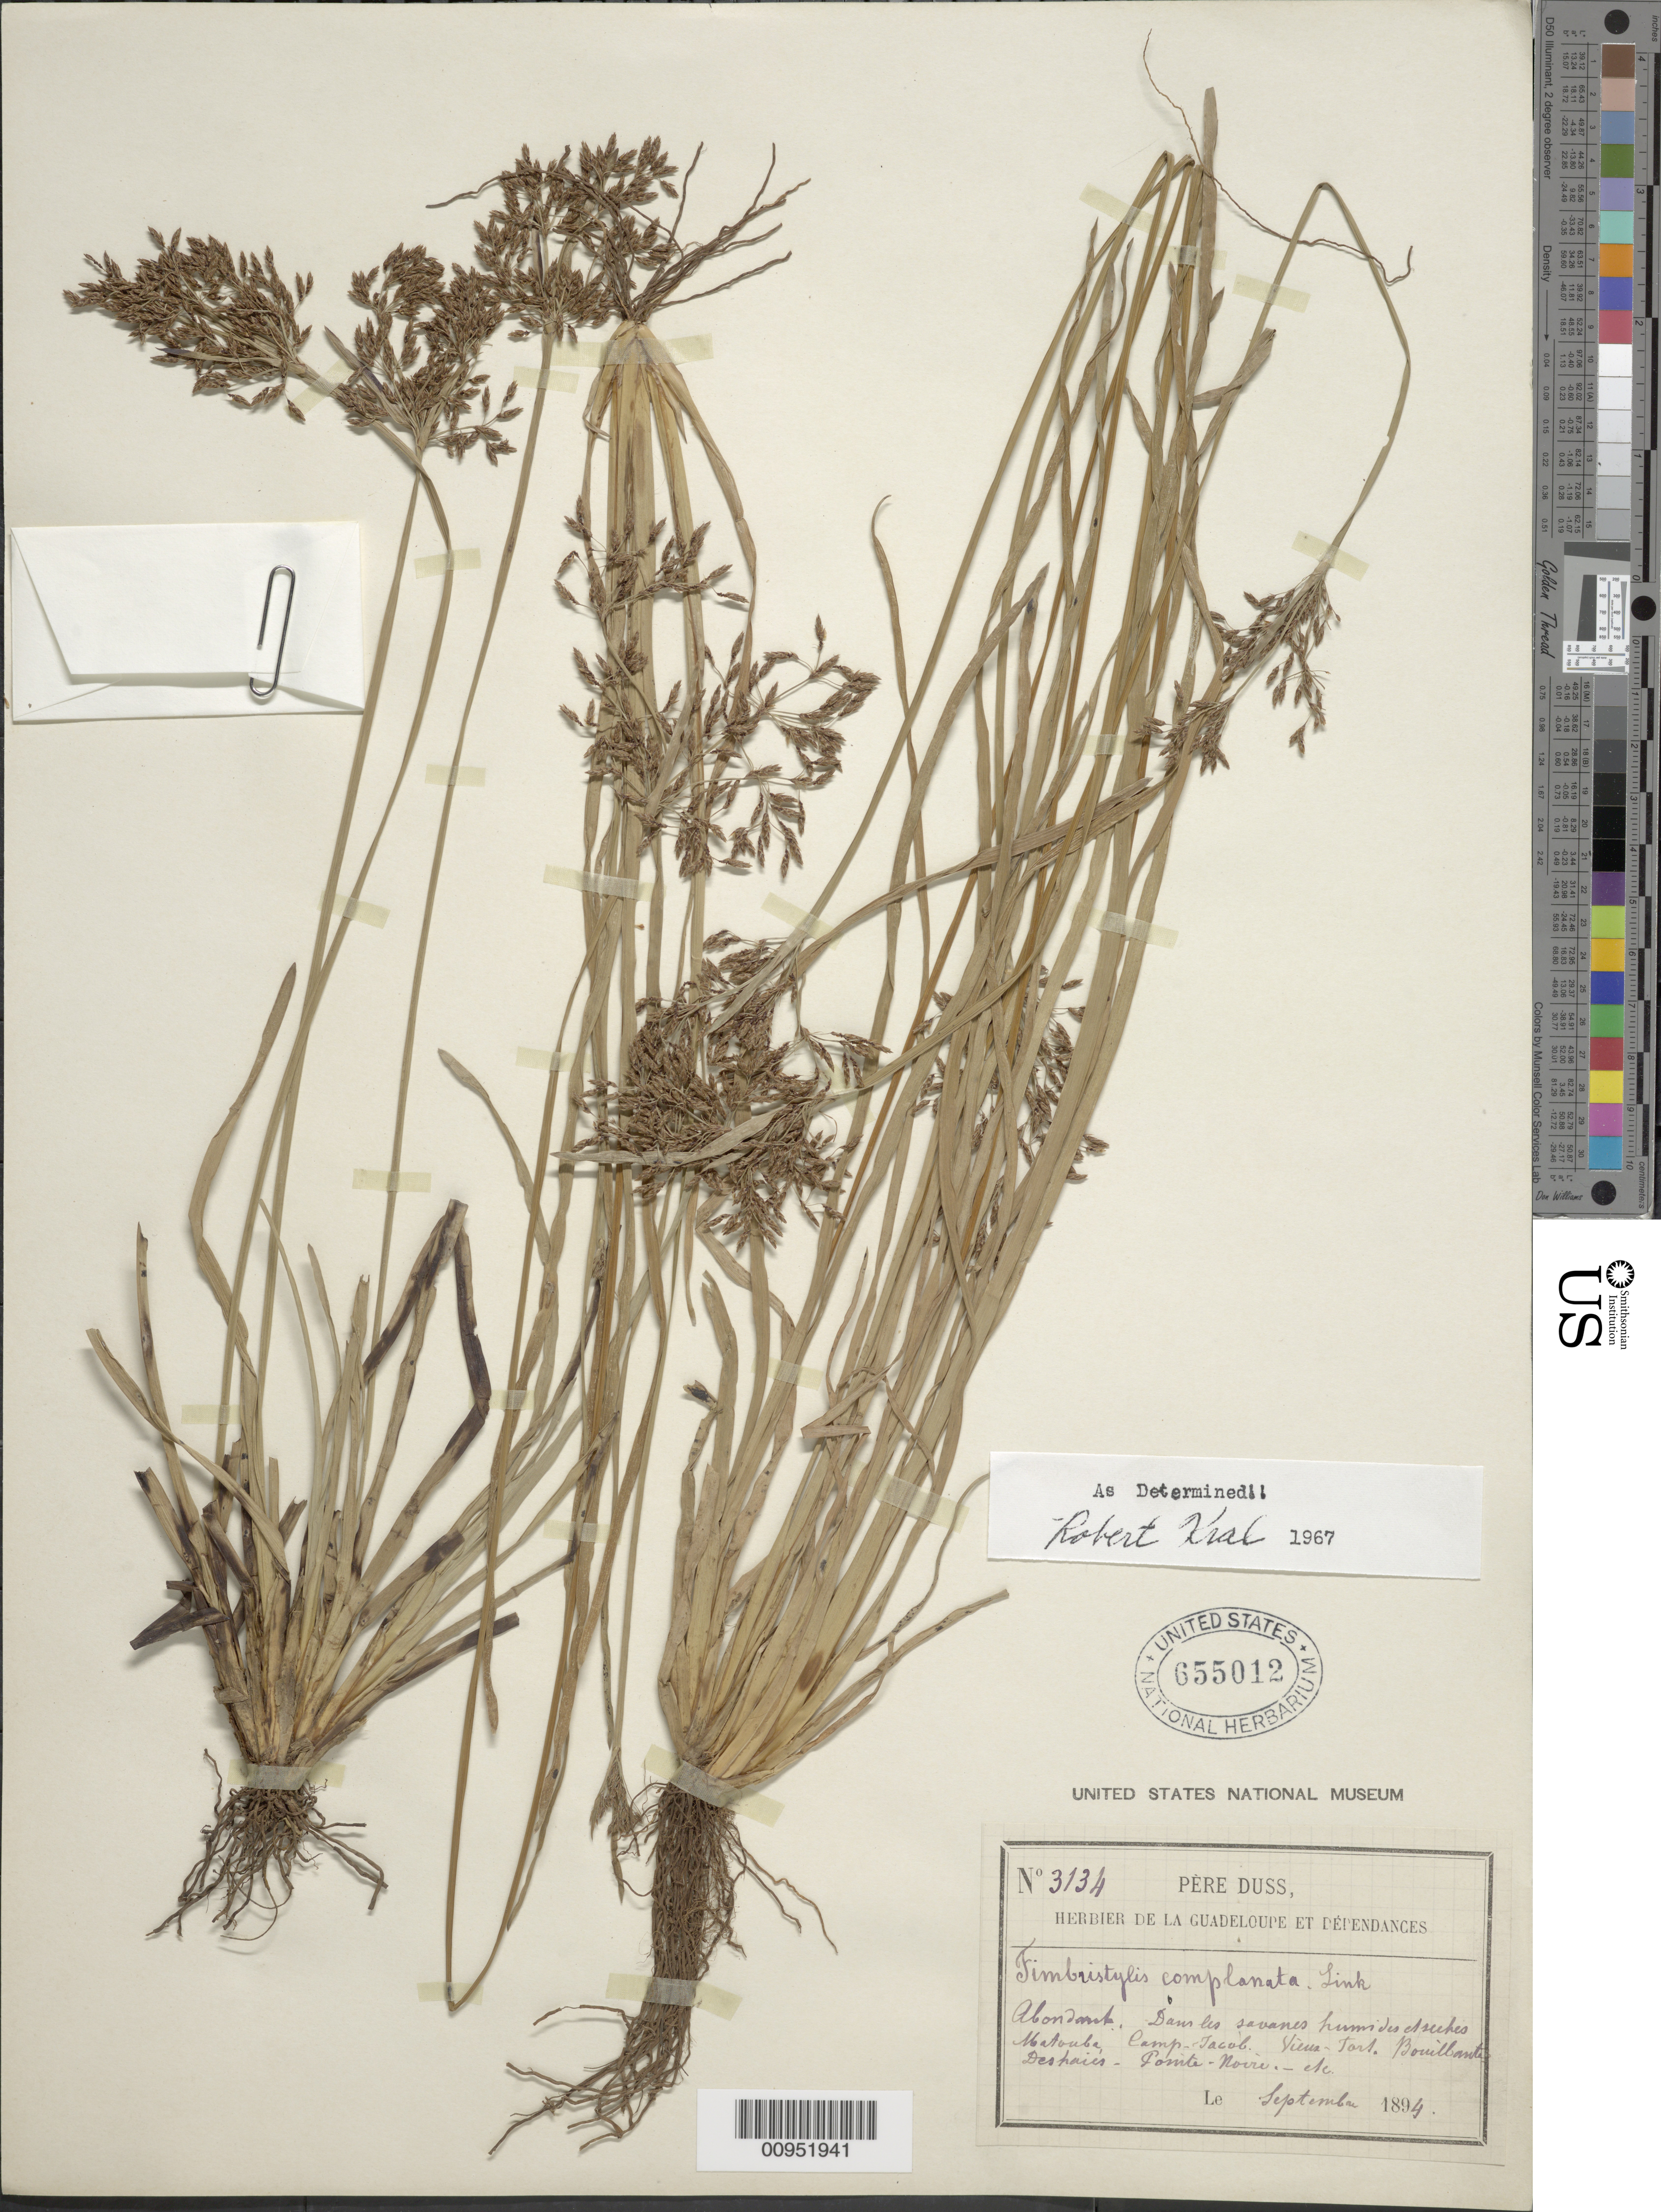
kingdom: Plantae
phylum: Tracheophyta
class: Liliopsida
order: Poales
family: Cyperaceae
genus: Fimbristylis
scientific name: Fimbristylis complanata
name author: (Retz.) Link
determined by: Kral, Robert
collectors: Père Duss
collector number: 3134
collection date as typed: Sep 1894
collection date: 1894-09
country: Guadeloupe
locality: Matouba, Camp Jacob, "Sierra Tart, Bouillante Desfraires, Pointe Novie, etc.."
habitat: Dans les savanes humides "dueches"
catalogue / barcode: US 655012